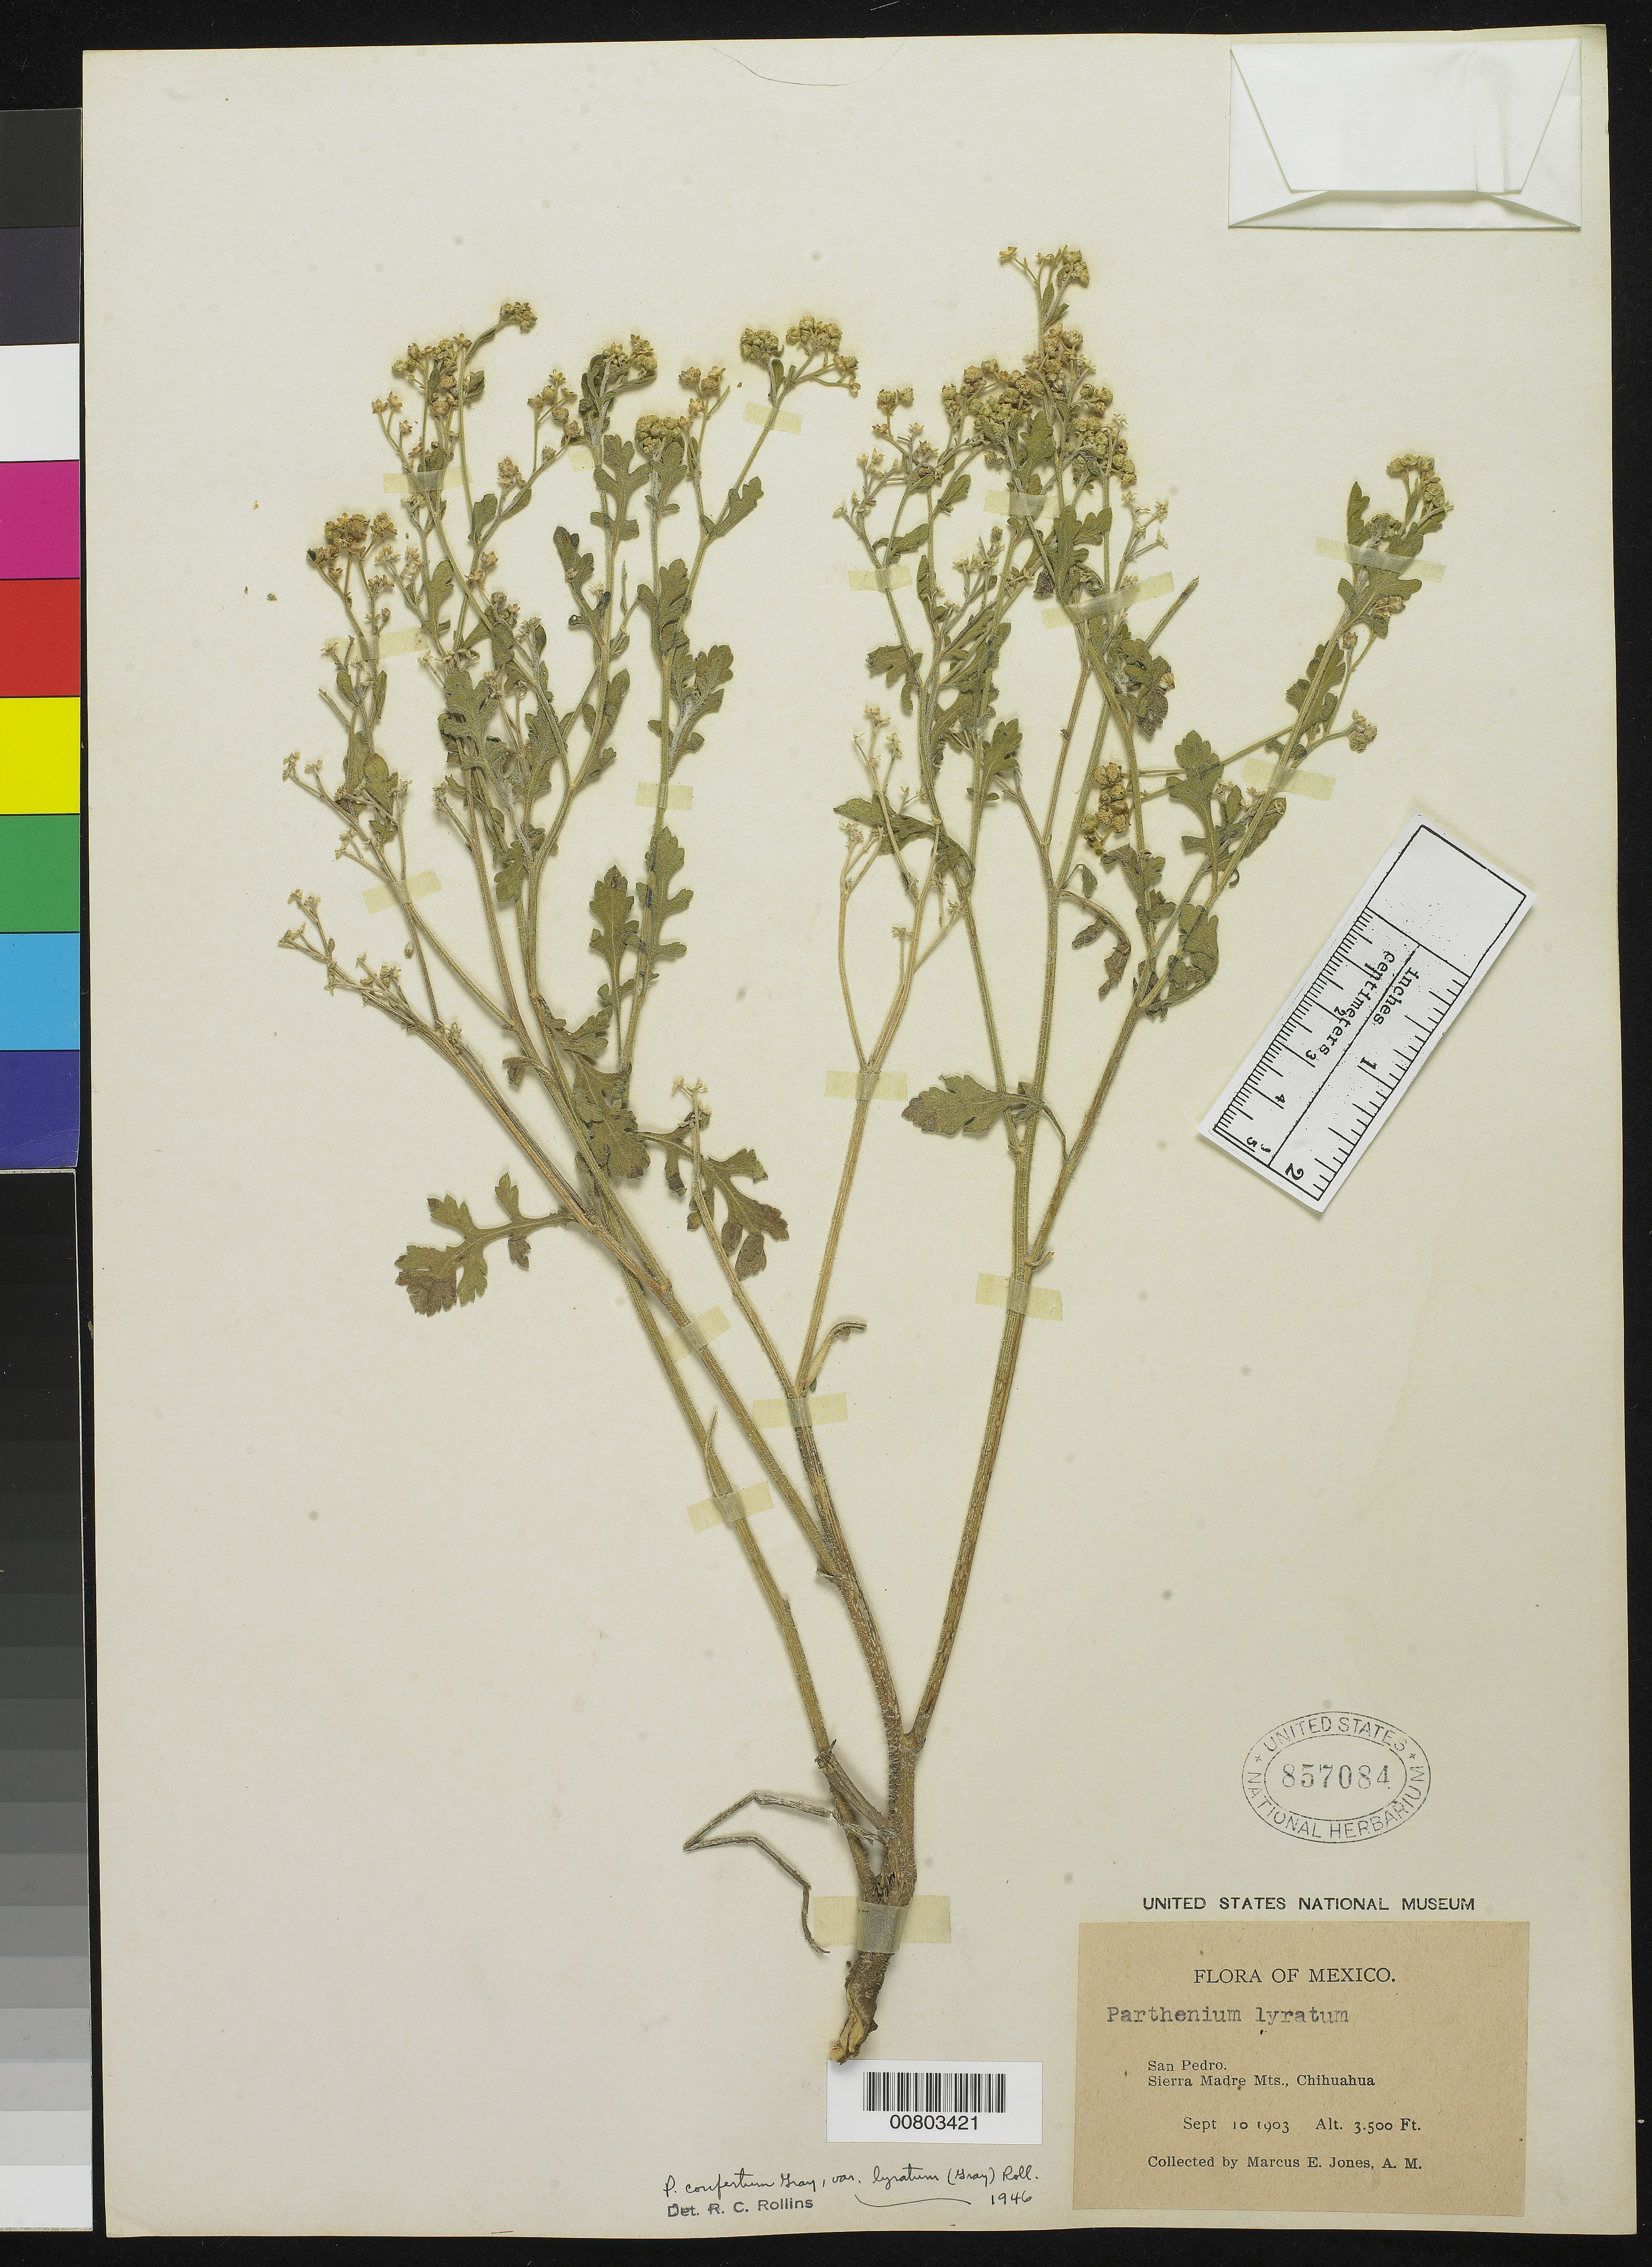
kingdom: Plantae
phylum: Tracheophyta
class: Magnoliopsida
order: Asterales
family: Asteraceae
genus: Parthenium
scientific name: Parthenium confertum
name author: A. Gray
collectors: M. E. Jones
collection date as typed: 10 Sep 1903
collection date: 1903-09-10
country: Mexico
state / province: Chihuahua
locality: San Pedro, Sierra Madre Mts., Chihuahua.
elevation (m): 1067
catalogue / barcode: US 857084